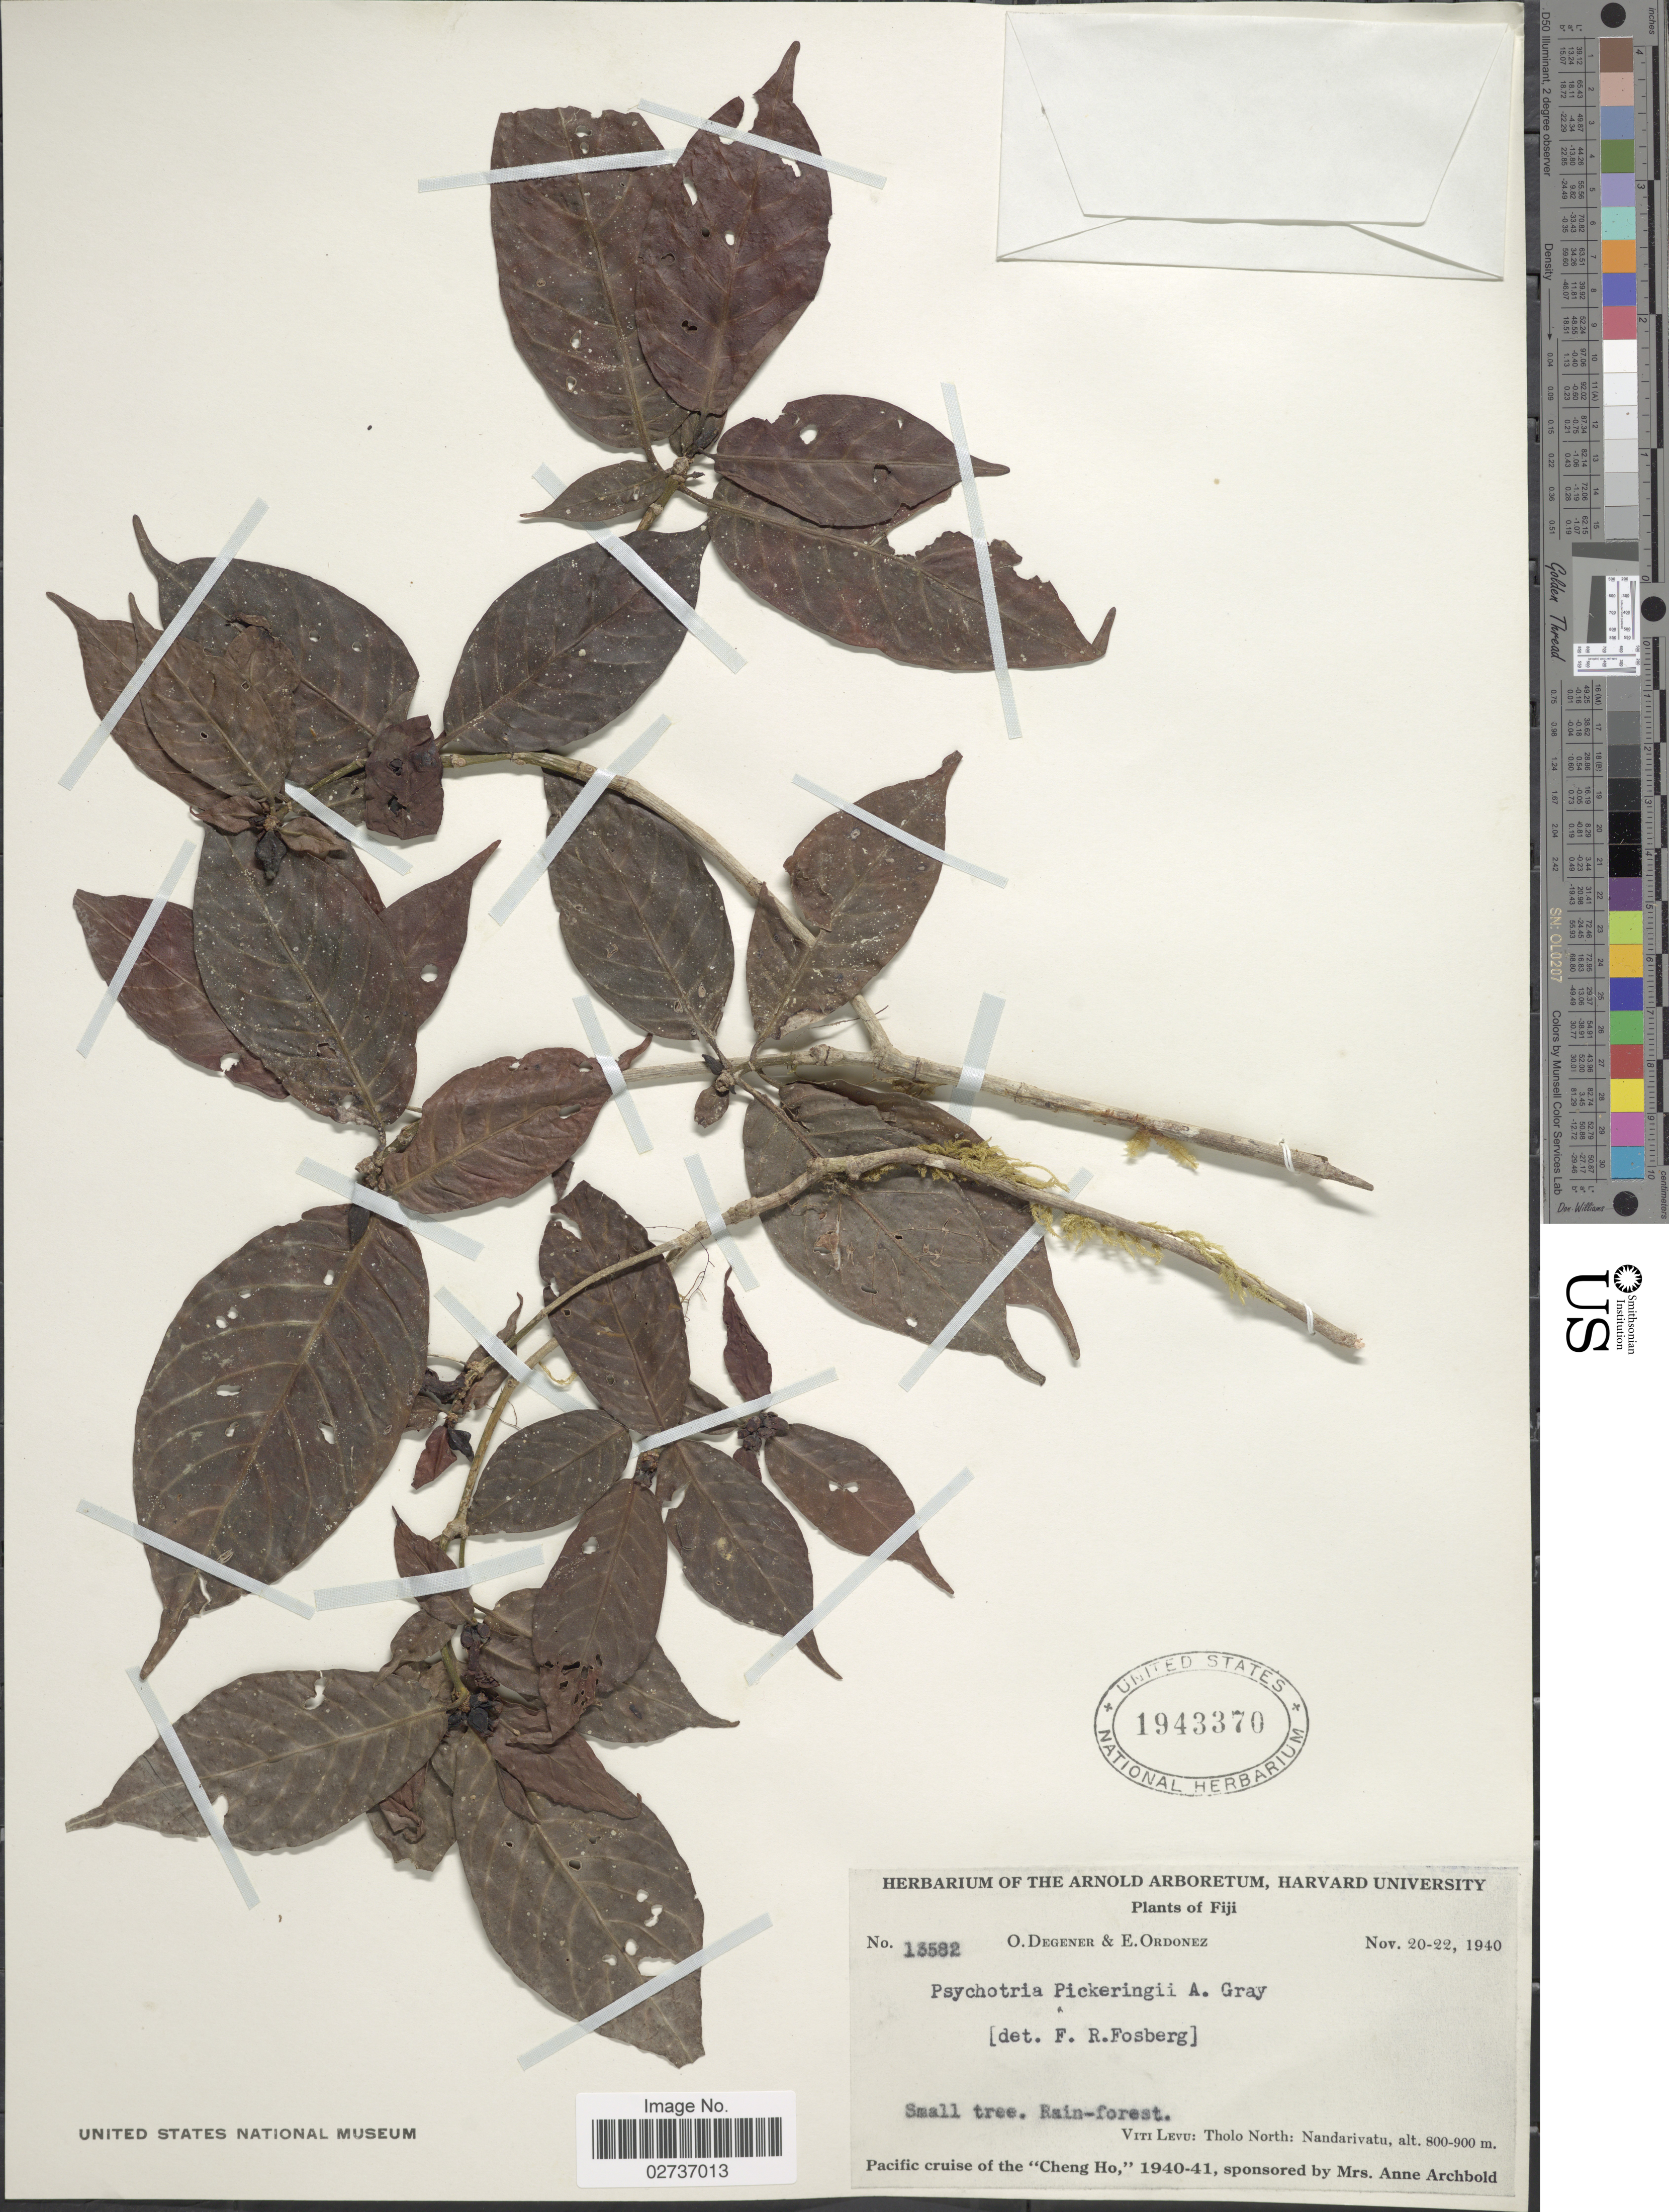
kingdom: Plantae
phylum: Tracheophyta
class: Magnoliopsida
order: Gentianales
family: Rubiaceae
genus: Psychotria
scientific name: Psychotria solanoides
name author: Turrill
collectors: O. Degener & E. Ordonez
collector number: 13582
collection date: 1940-11-20/1940-11-22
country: Fiji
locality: Viti Levu: Tholo North: Nandarivatu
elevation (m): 800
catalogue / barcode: US 1943370